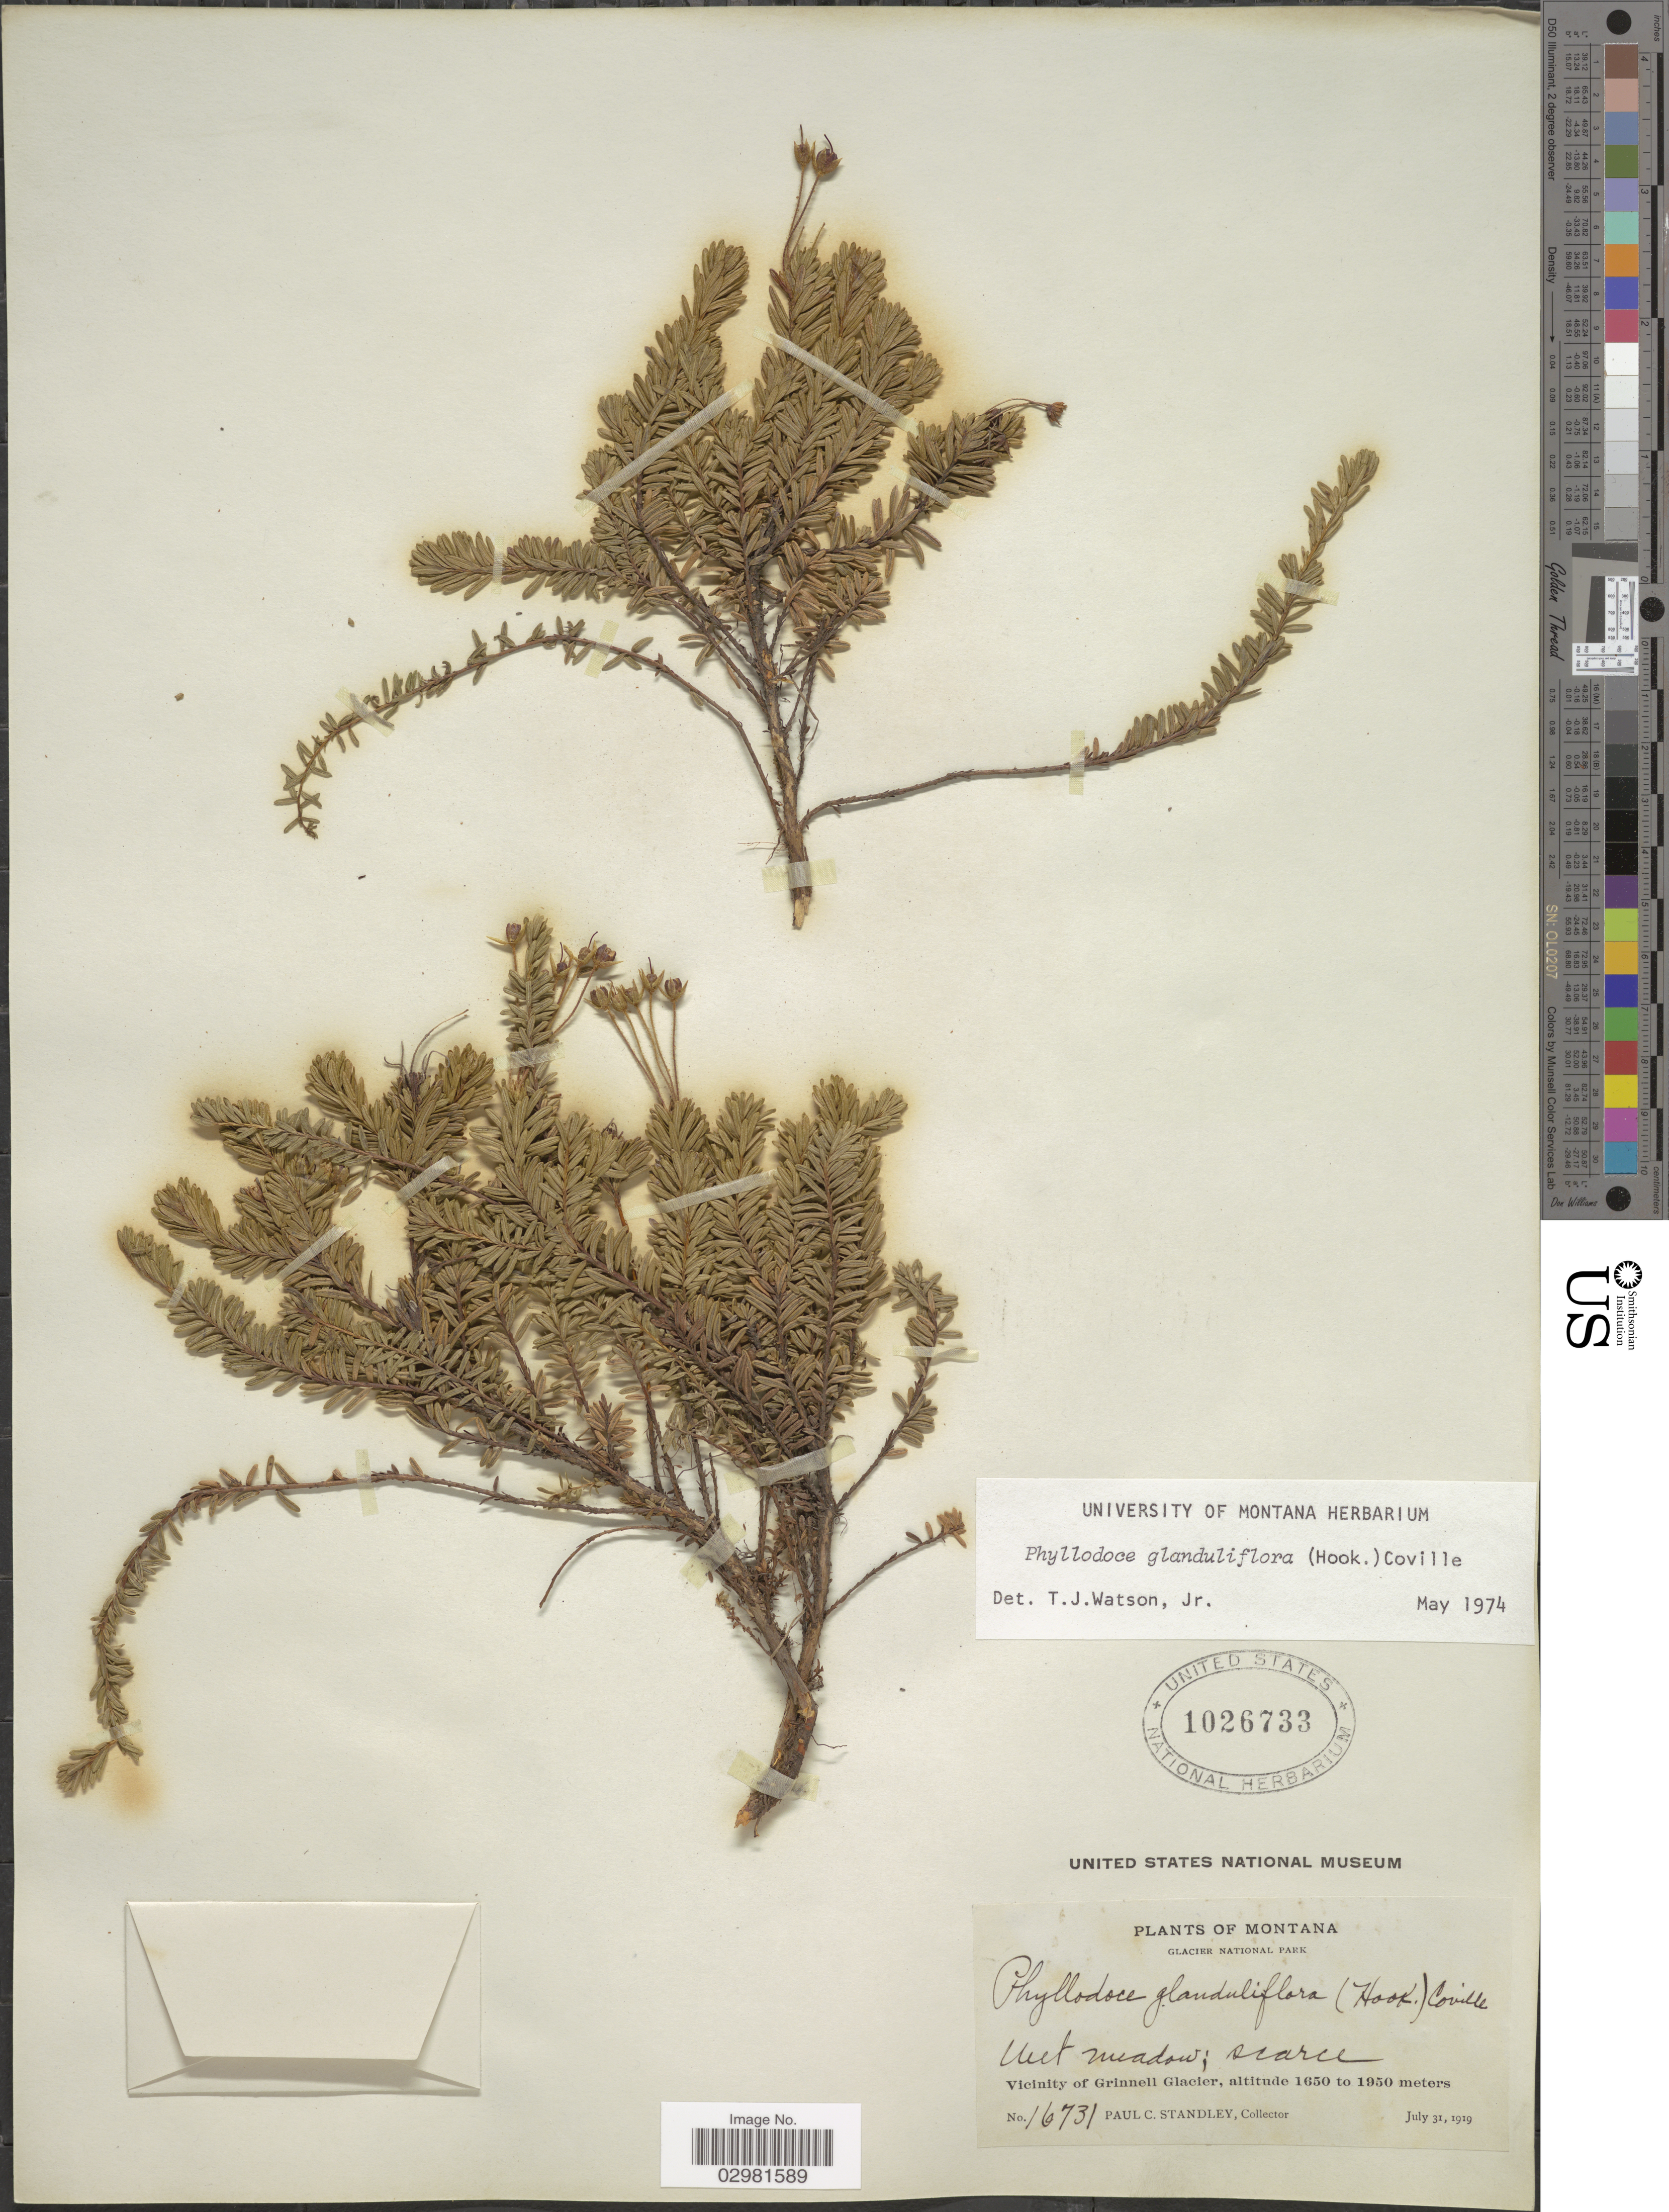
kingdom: Plantae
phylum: Tracheophyta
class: Magnoliopsida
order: Ericales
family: Ericaceae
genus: Phyllodoce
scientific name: Phyllodoce glanduliflora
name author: (Hook.) Coville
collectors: P. C. Standley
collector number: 16731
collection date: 1919-07-31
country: United States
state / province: Montana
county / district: Glacier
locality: Glacier National Park, Vicinity of Grinnell Glacier.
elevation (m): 1650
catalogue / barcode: US 1026733